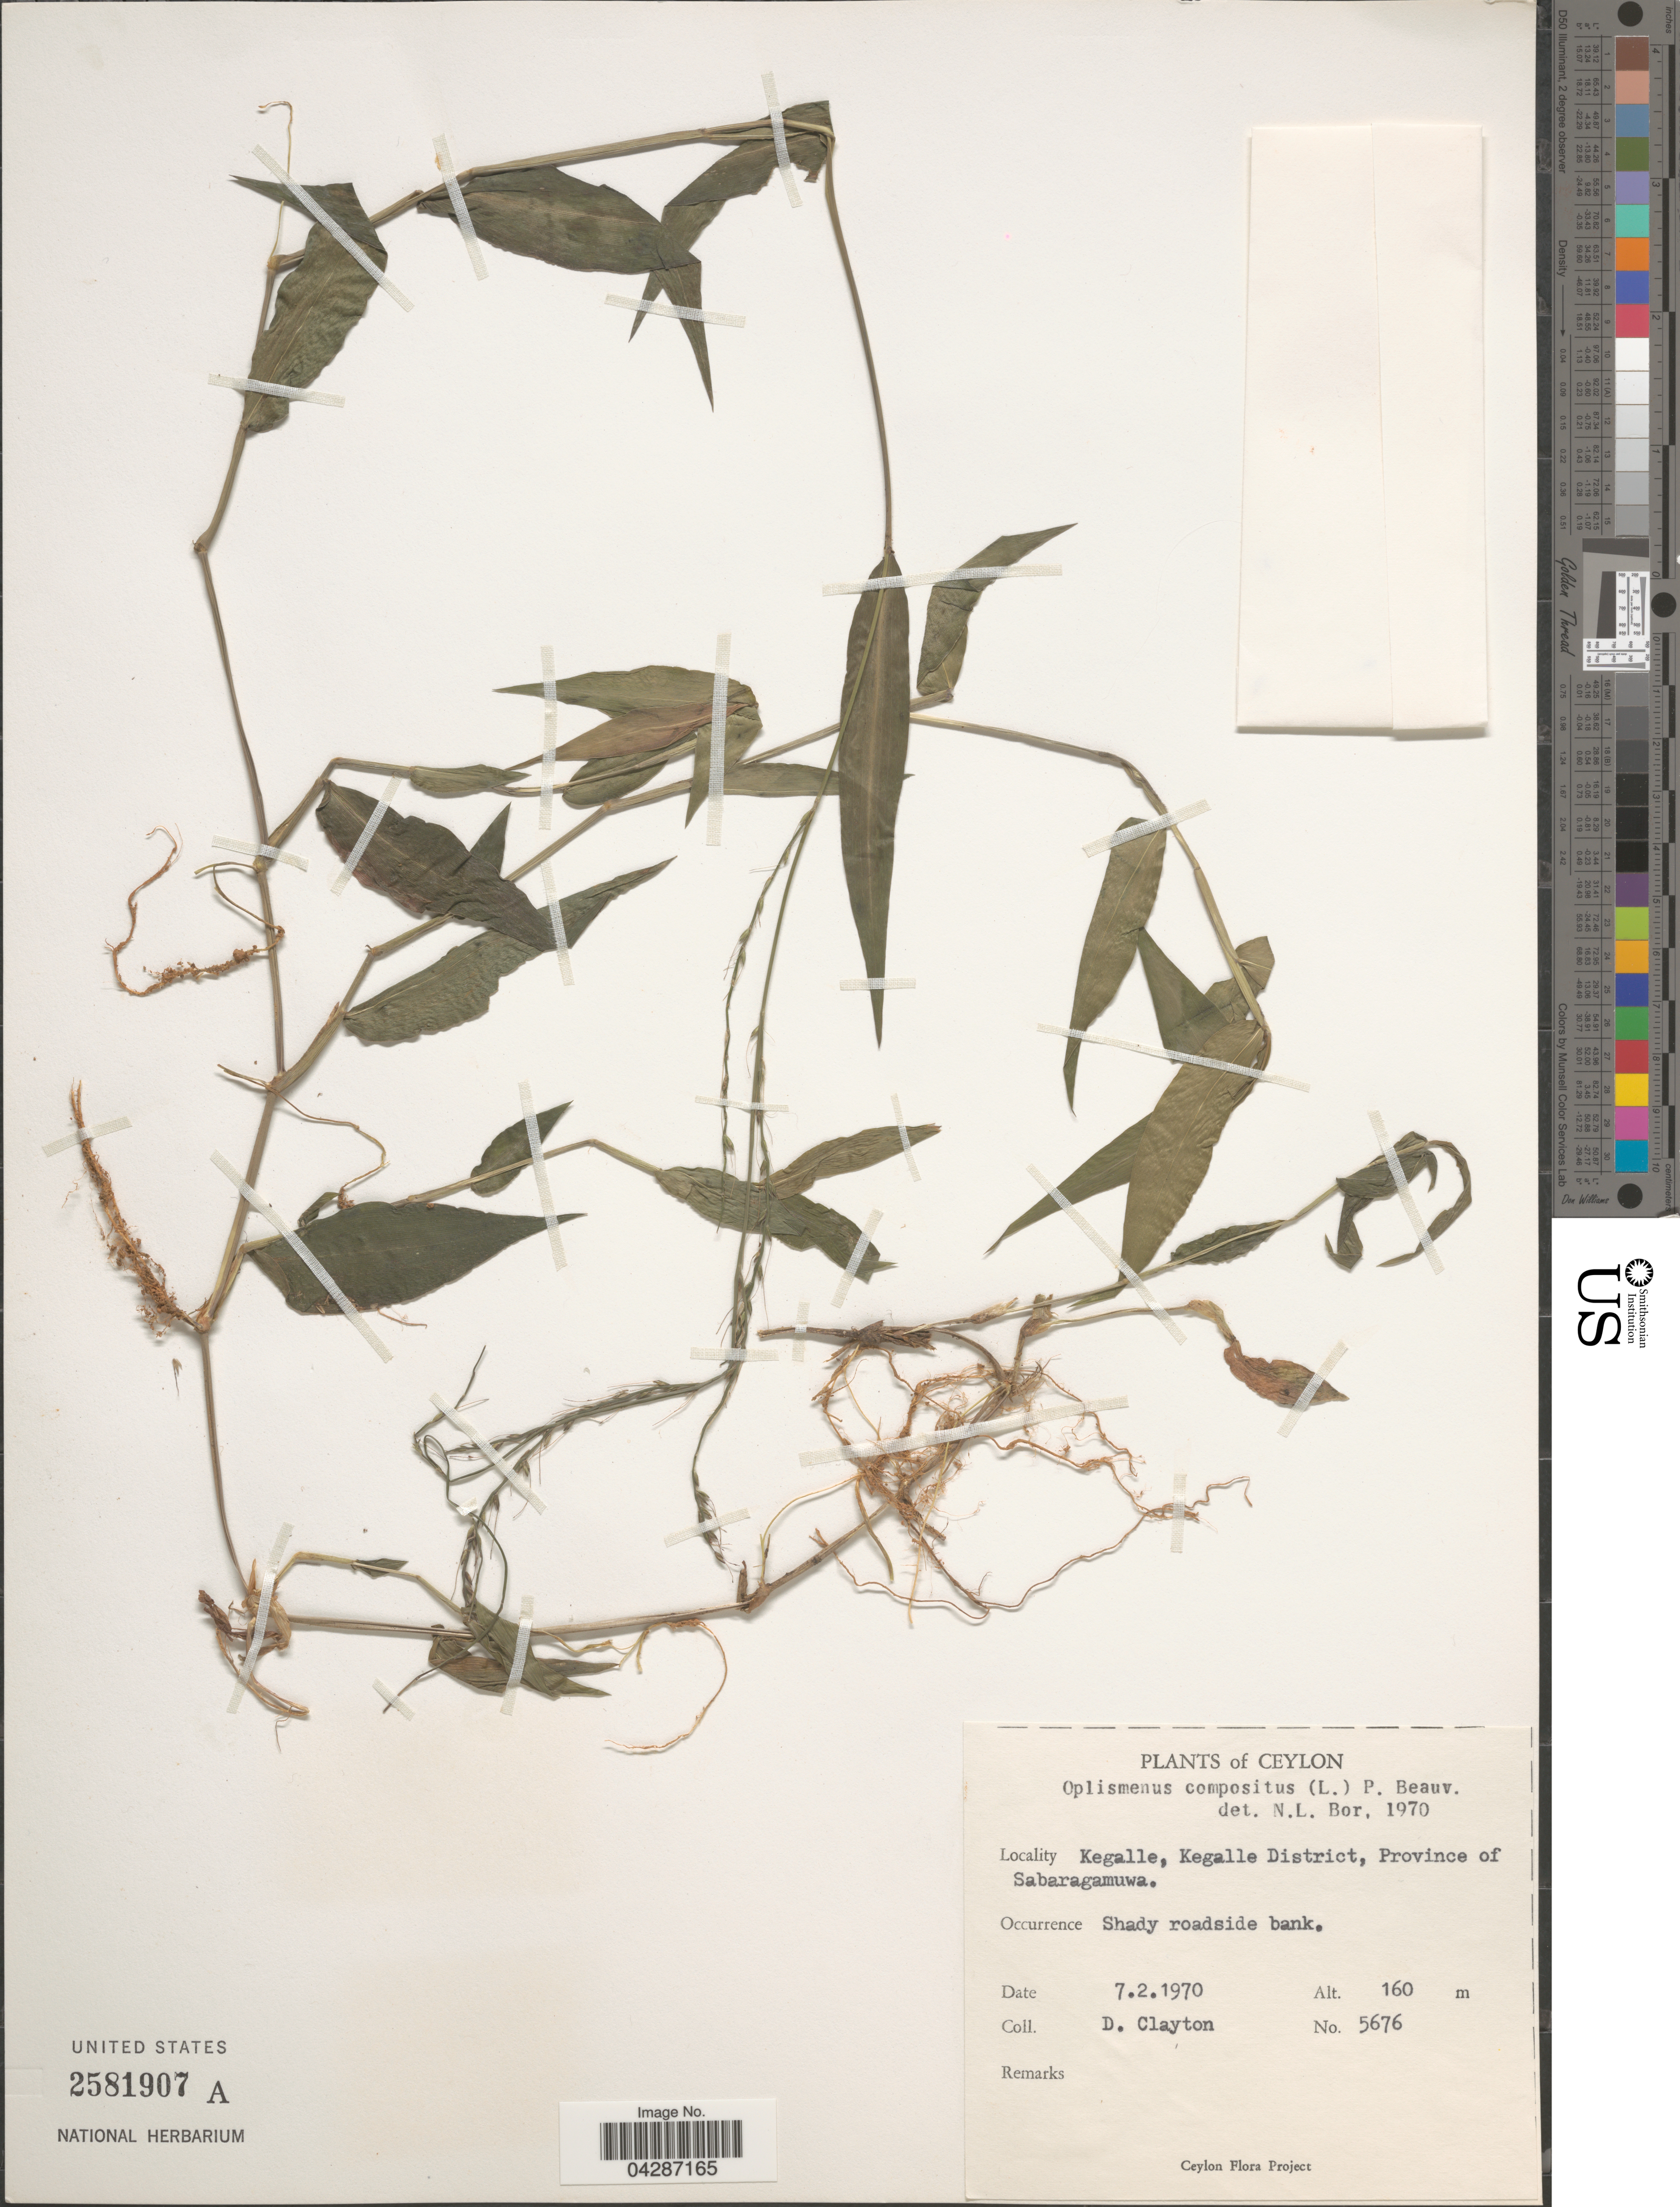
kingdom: Plantae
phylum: Tracheophyta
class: Liliopsida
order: Poales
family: Poaceae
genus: Oplismenus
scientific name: Oplismenus compositus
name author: (L.) P. Beauv.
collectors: D. Clayton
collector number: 5676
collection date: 1970-02-07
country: Sri Lanka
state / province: Sabaragamuwa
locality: Ceylon. Kegalle, Kegalle District. Shady roadside bank.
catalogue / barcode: US 2581907A